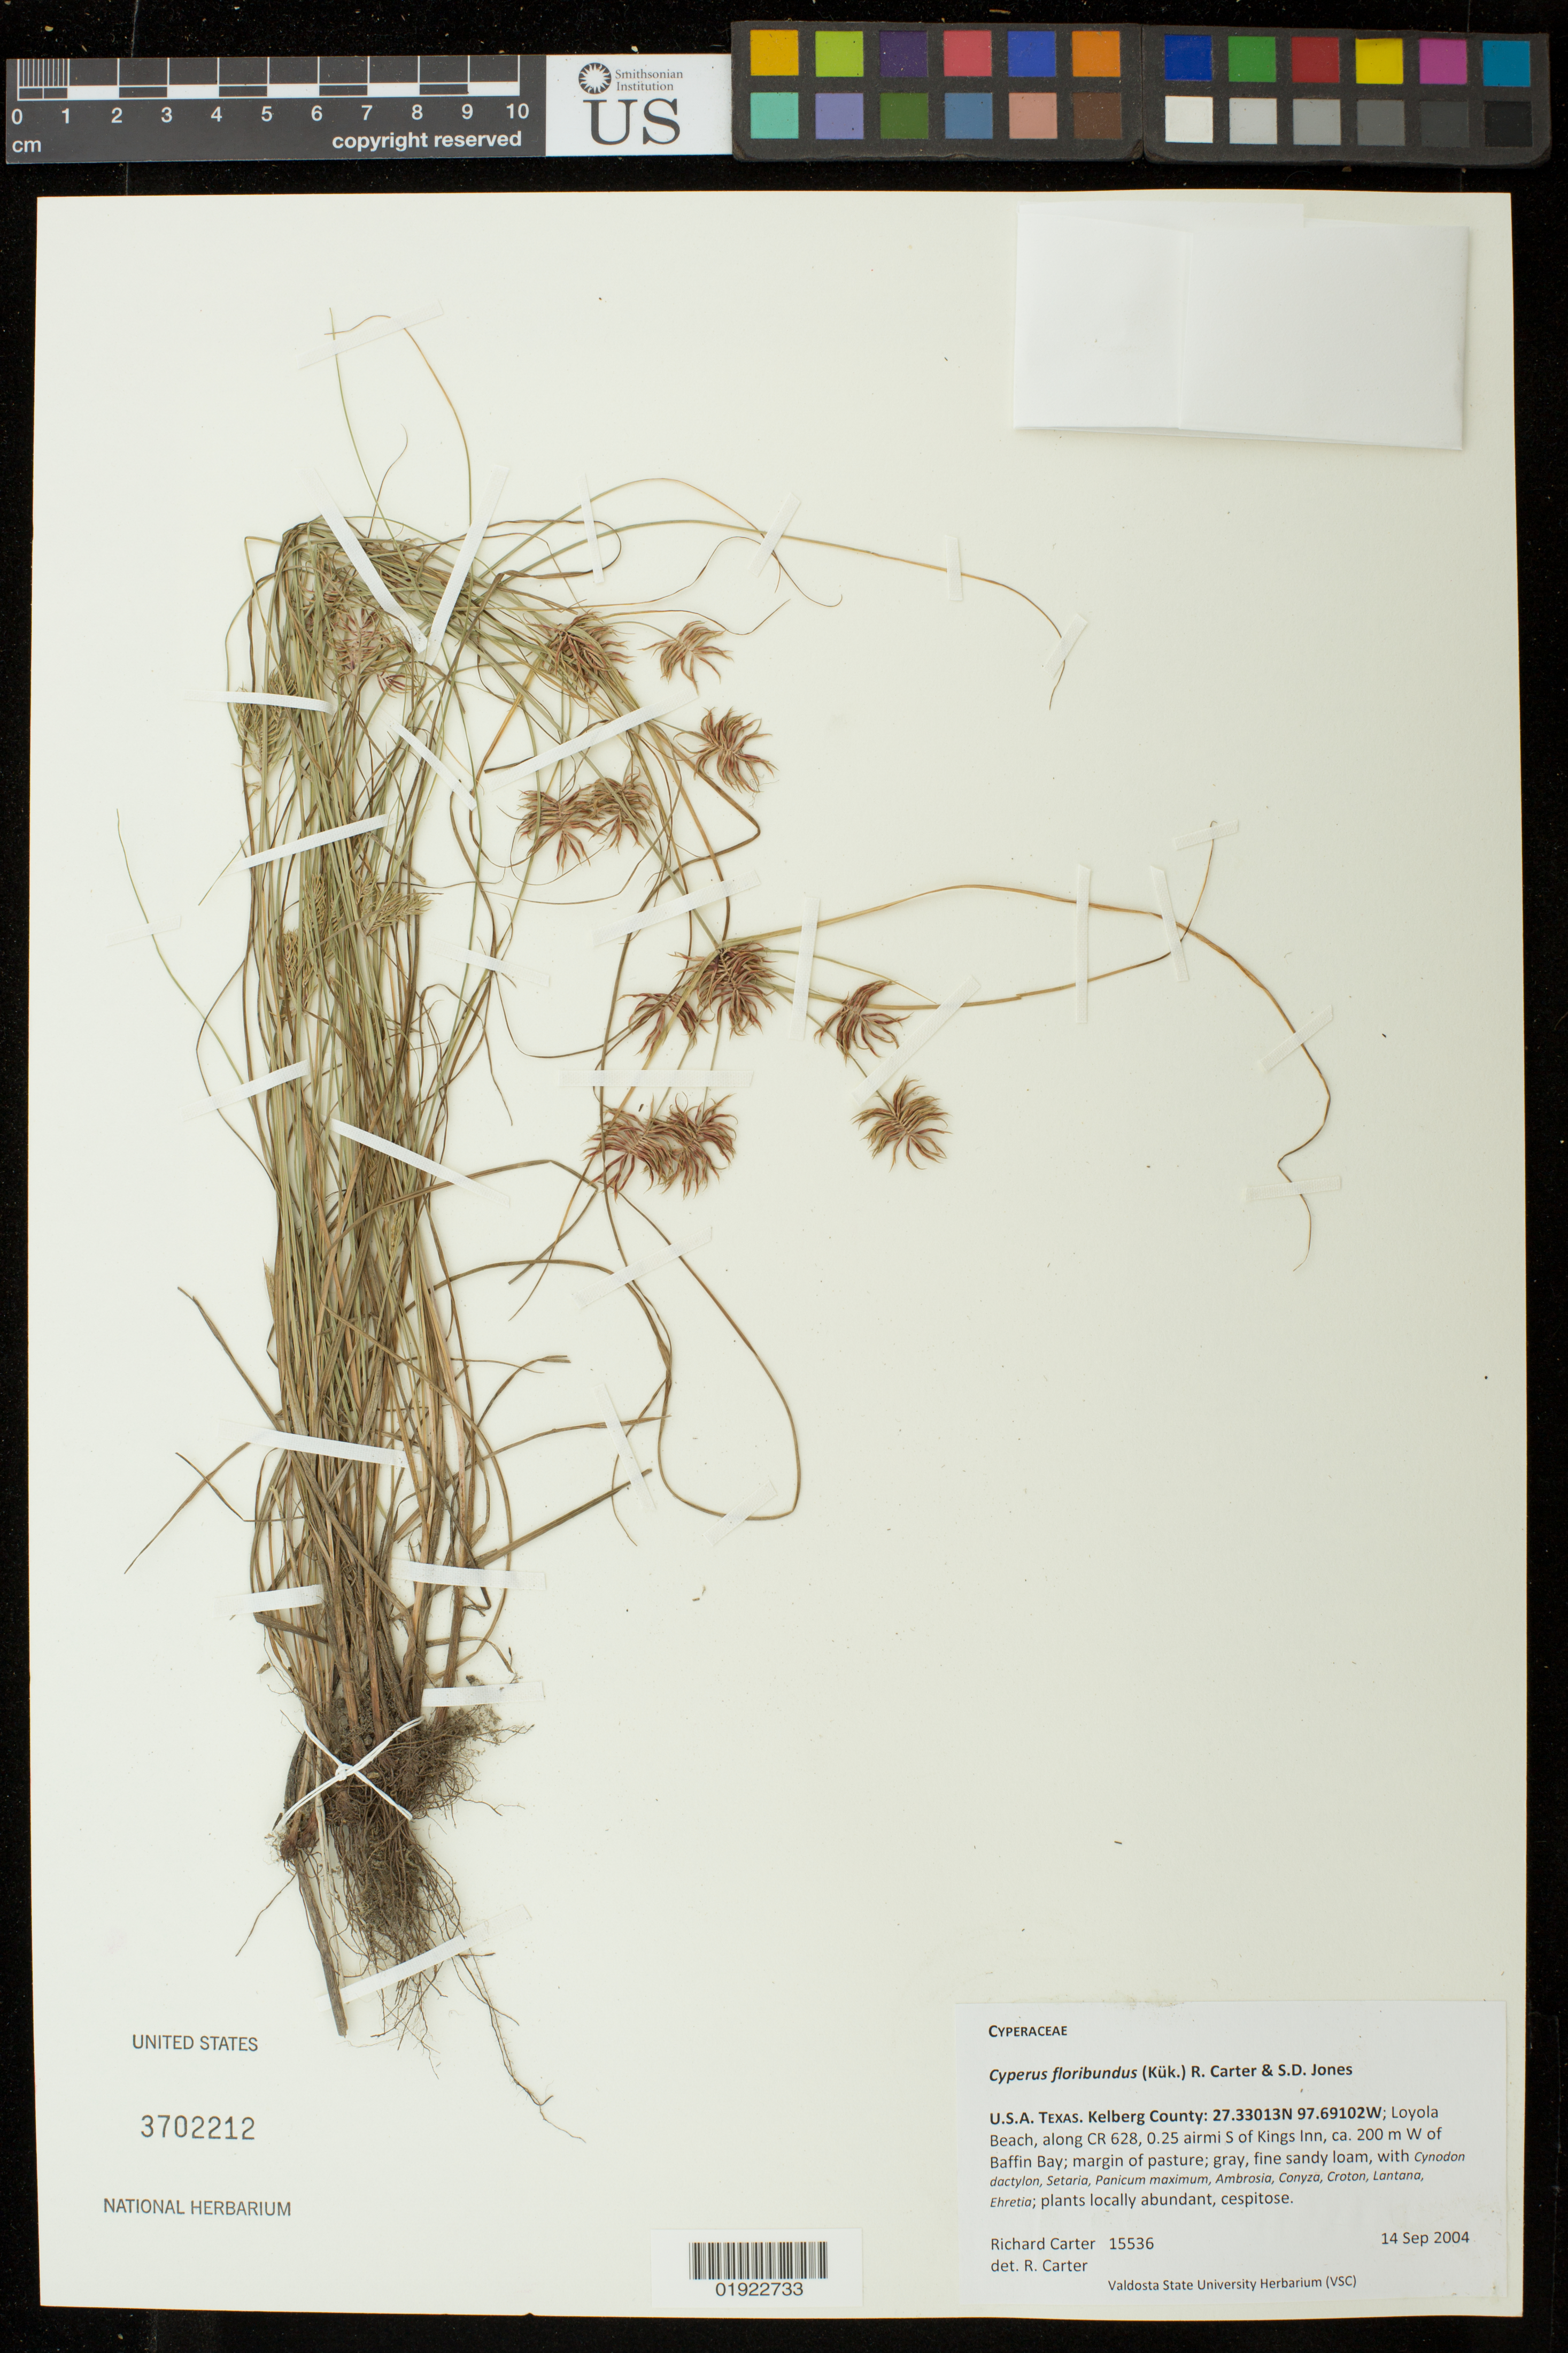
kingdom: Plantae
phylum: Tracheophyta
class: Liliopsida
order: Poales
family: Cyperaceae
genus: Cyperus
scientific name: Cyperus floribundus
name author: (Kük.) R. Carter & S.D. Jones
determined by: Carter, R.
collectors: R. Carter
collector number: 15536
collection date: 2004-09-14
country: United States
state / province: Texas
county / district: Kleberg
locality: Loyola Beach, along CR 628, 0.25 airmi S of Kings Inn, ca. 200 m W of Baffin Bay.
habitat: Margin of pasture; gray, fine sandy loam. Plants locally abundant.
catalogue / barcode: US 3702212